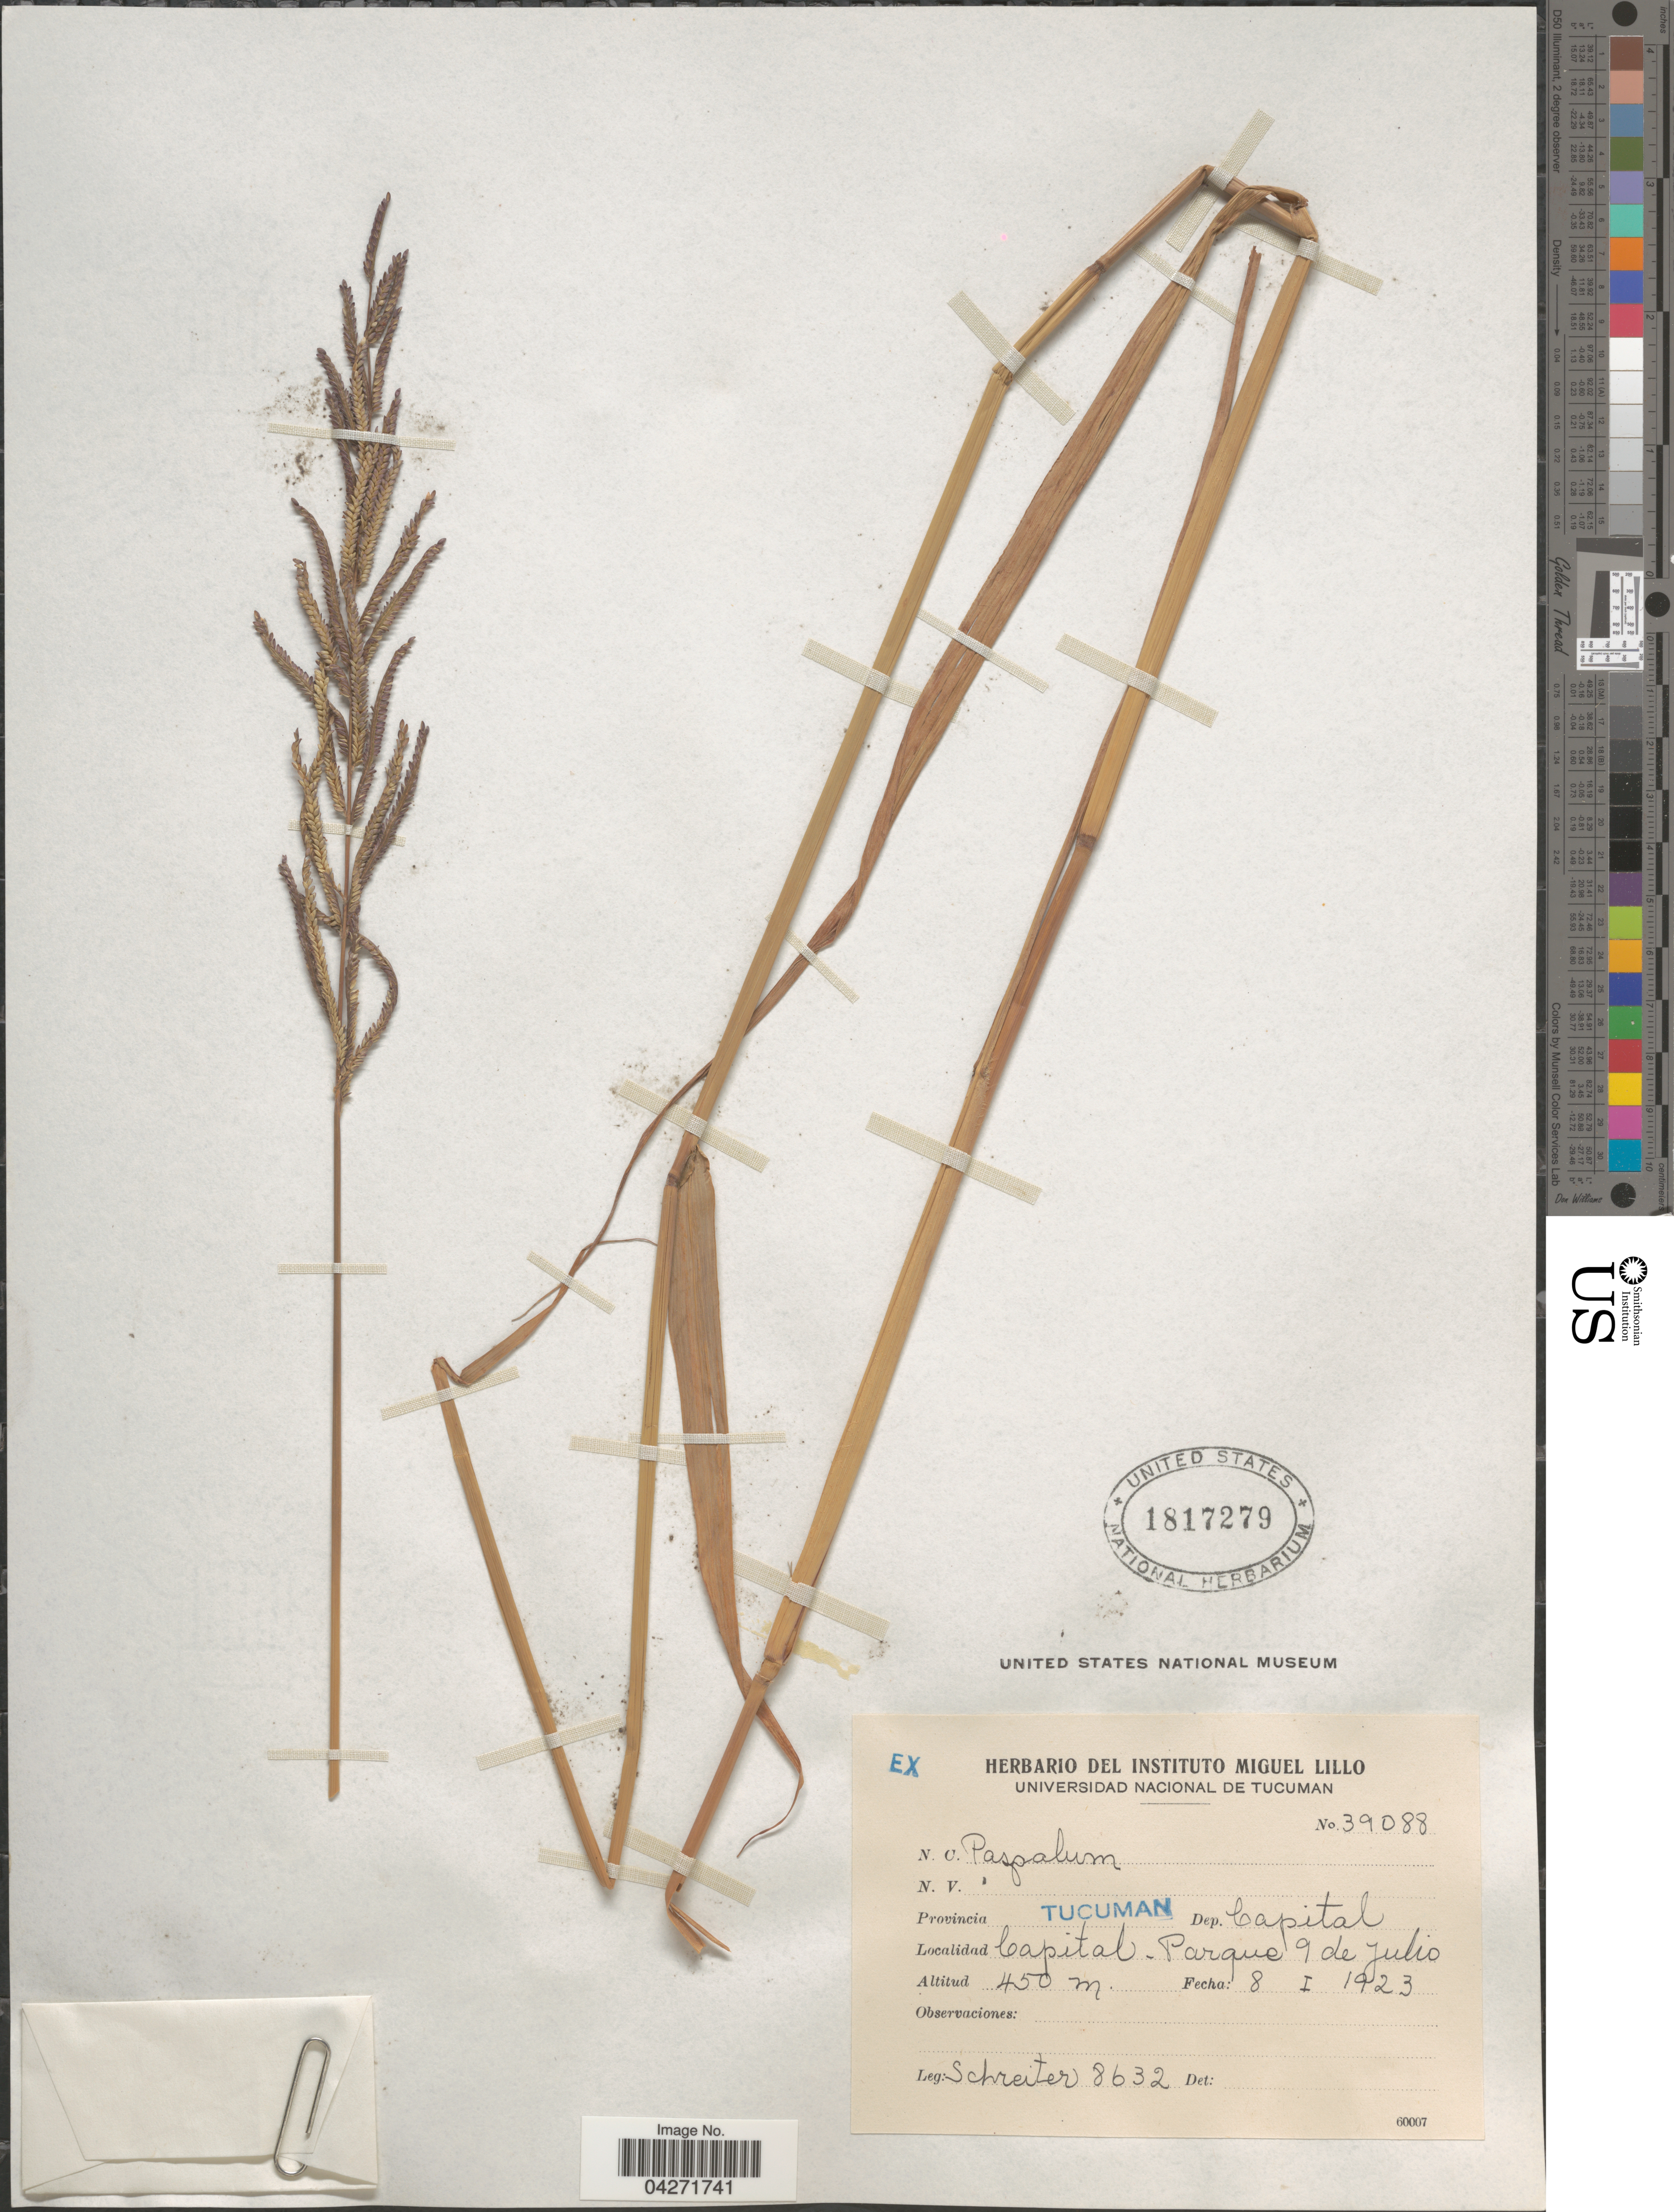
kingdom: Plantae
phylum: Tracheophyta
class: Liliopsida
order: Poales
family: Poaceae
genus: Paspalum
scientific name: Paspalum malacophyllum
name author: Trin.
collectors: -. Schreiter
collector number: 8632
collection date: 1923-01-08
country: Argentina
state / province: Tucuman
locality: Dep. Capital. Capital.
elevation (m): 450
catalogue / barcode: US 1817279